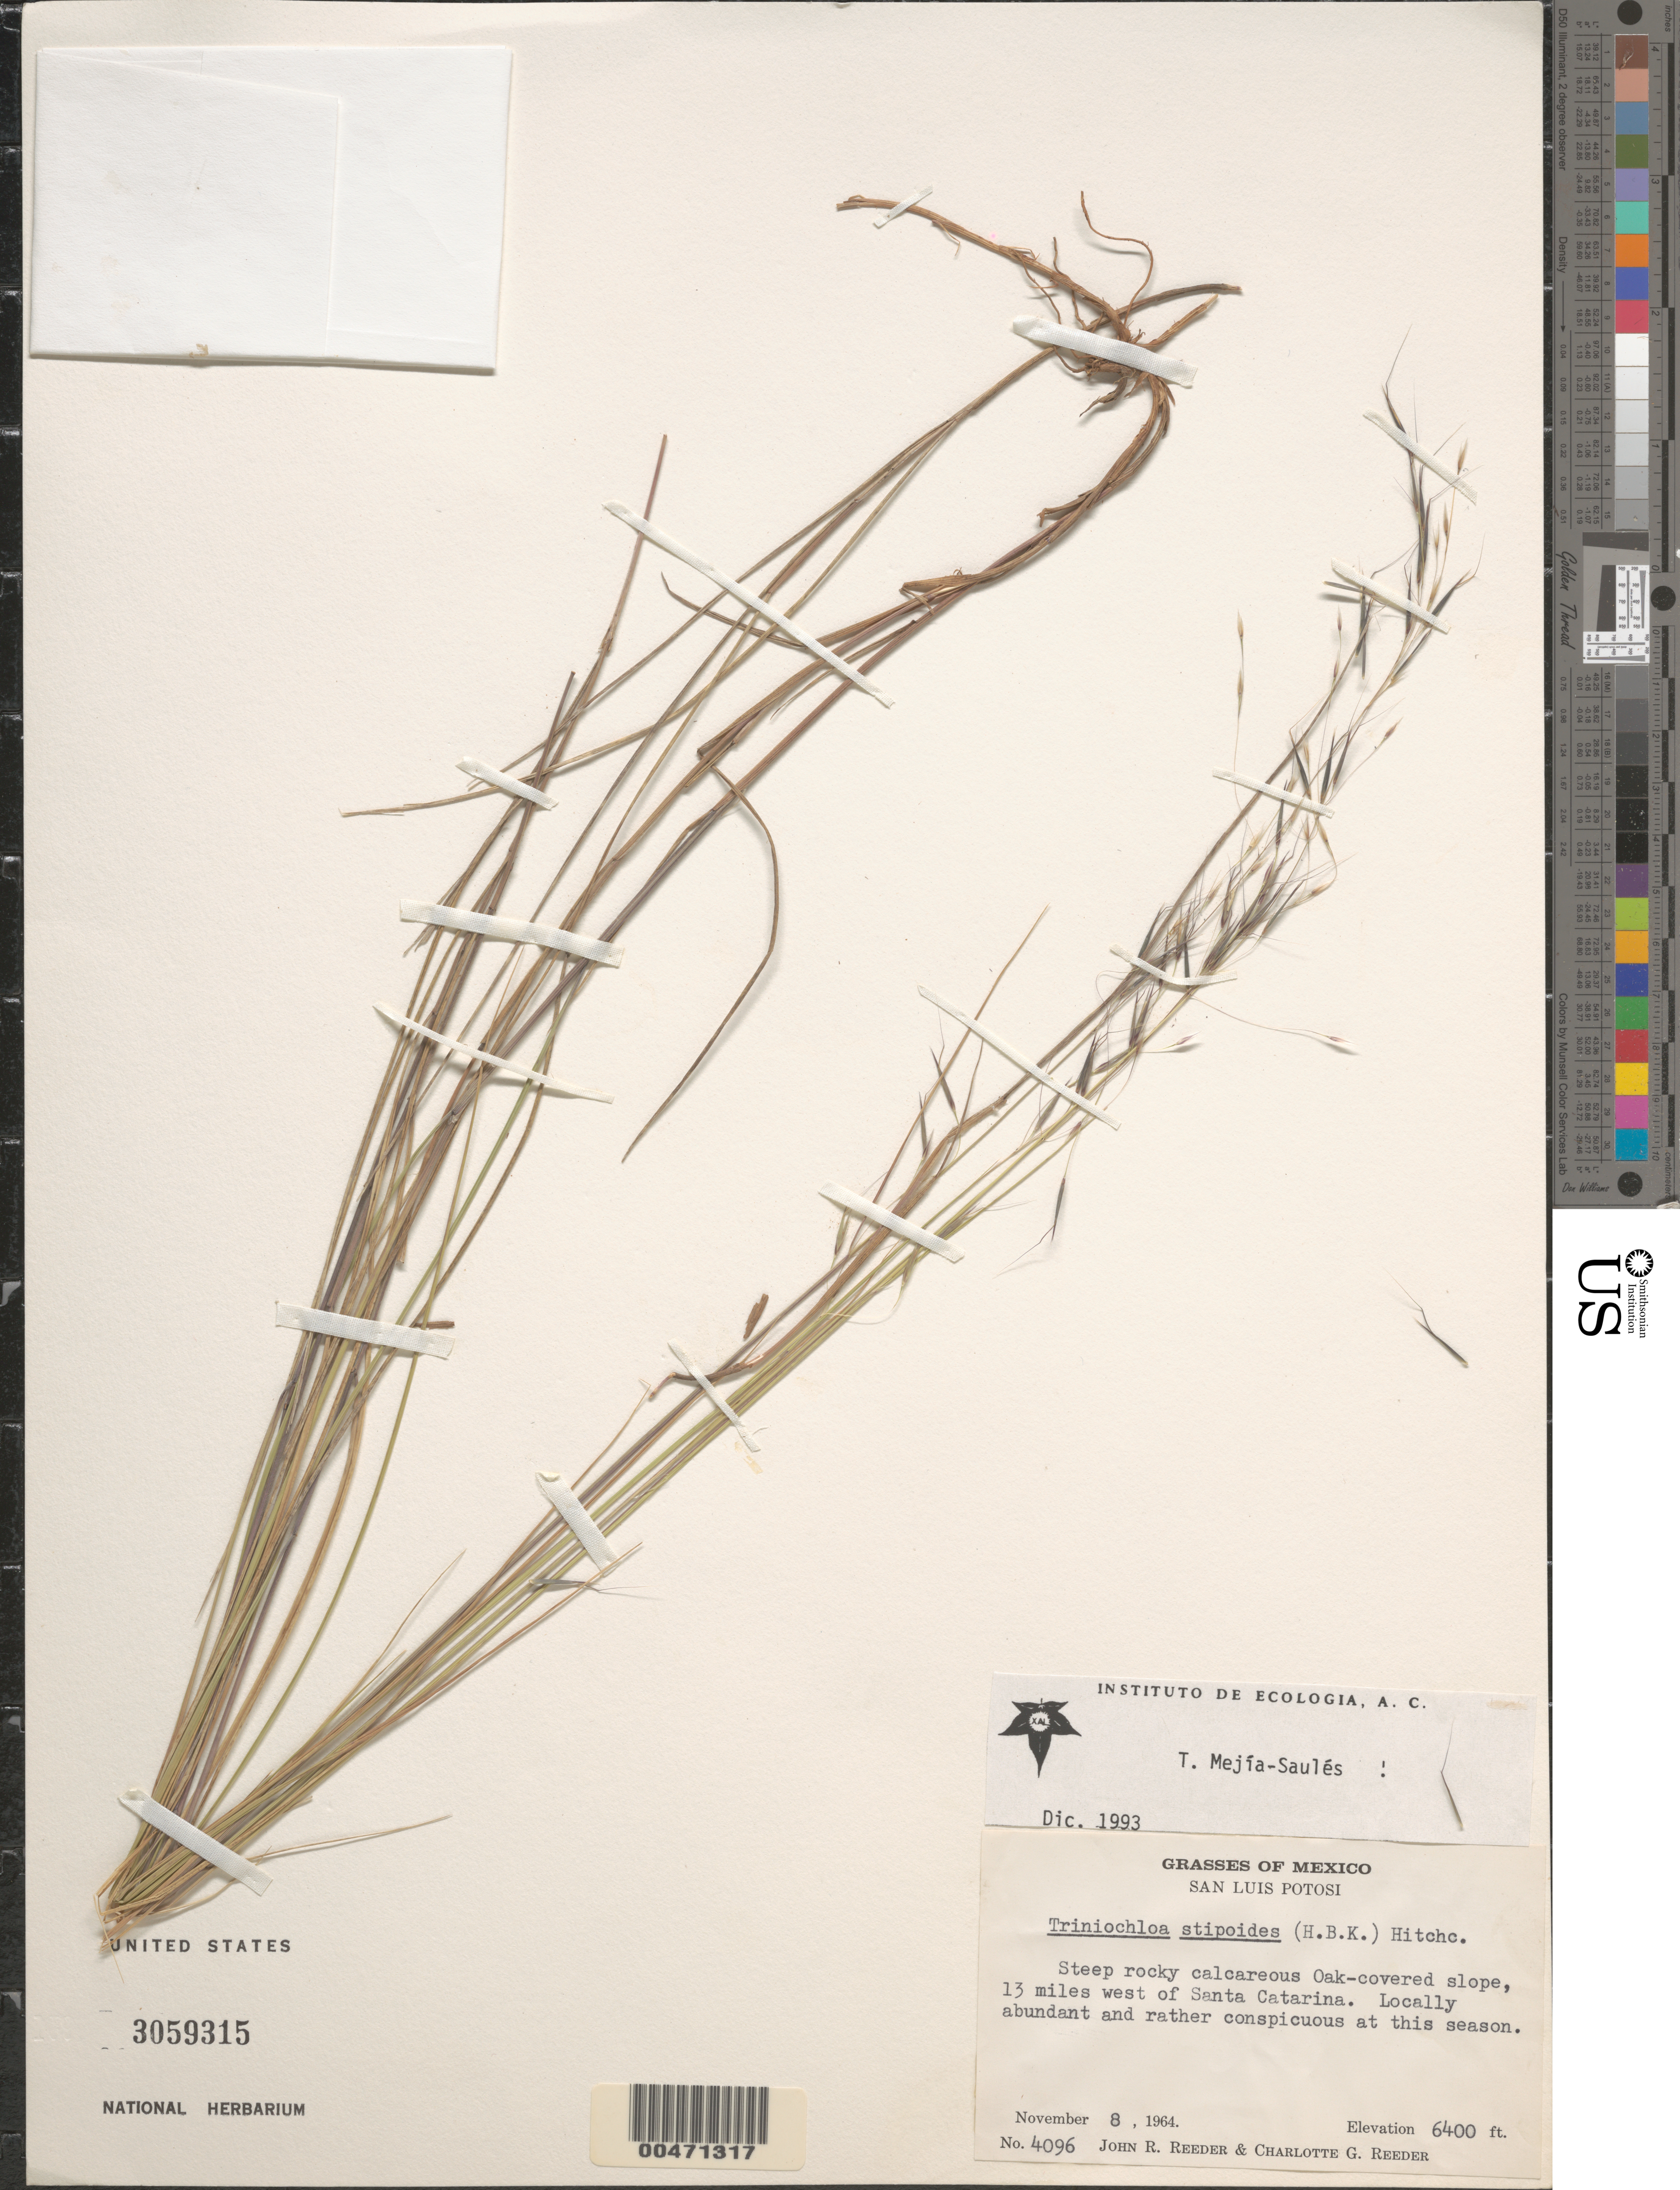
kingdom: Plantae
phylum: Tracheophyta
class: Liliopsida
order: Poales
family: Poaceae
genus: Triniochloa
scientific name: Triniochloa stipoides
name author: (Kunth) Hitchc.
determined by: Mejía-Sauls, M. T.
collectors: J. R. Reeder & C. G. Reeder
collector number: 4096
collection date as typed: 8 Nov 1964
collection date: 1964-11-08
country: Mexico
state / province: San Luis Potosi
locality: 13 mi W of Santa Catarina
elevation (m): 1951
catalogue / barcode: US 3059315